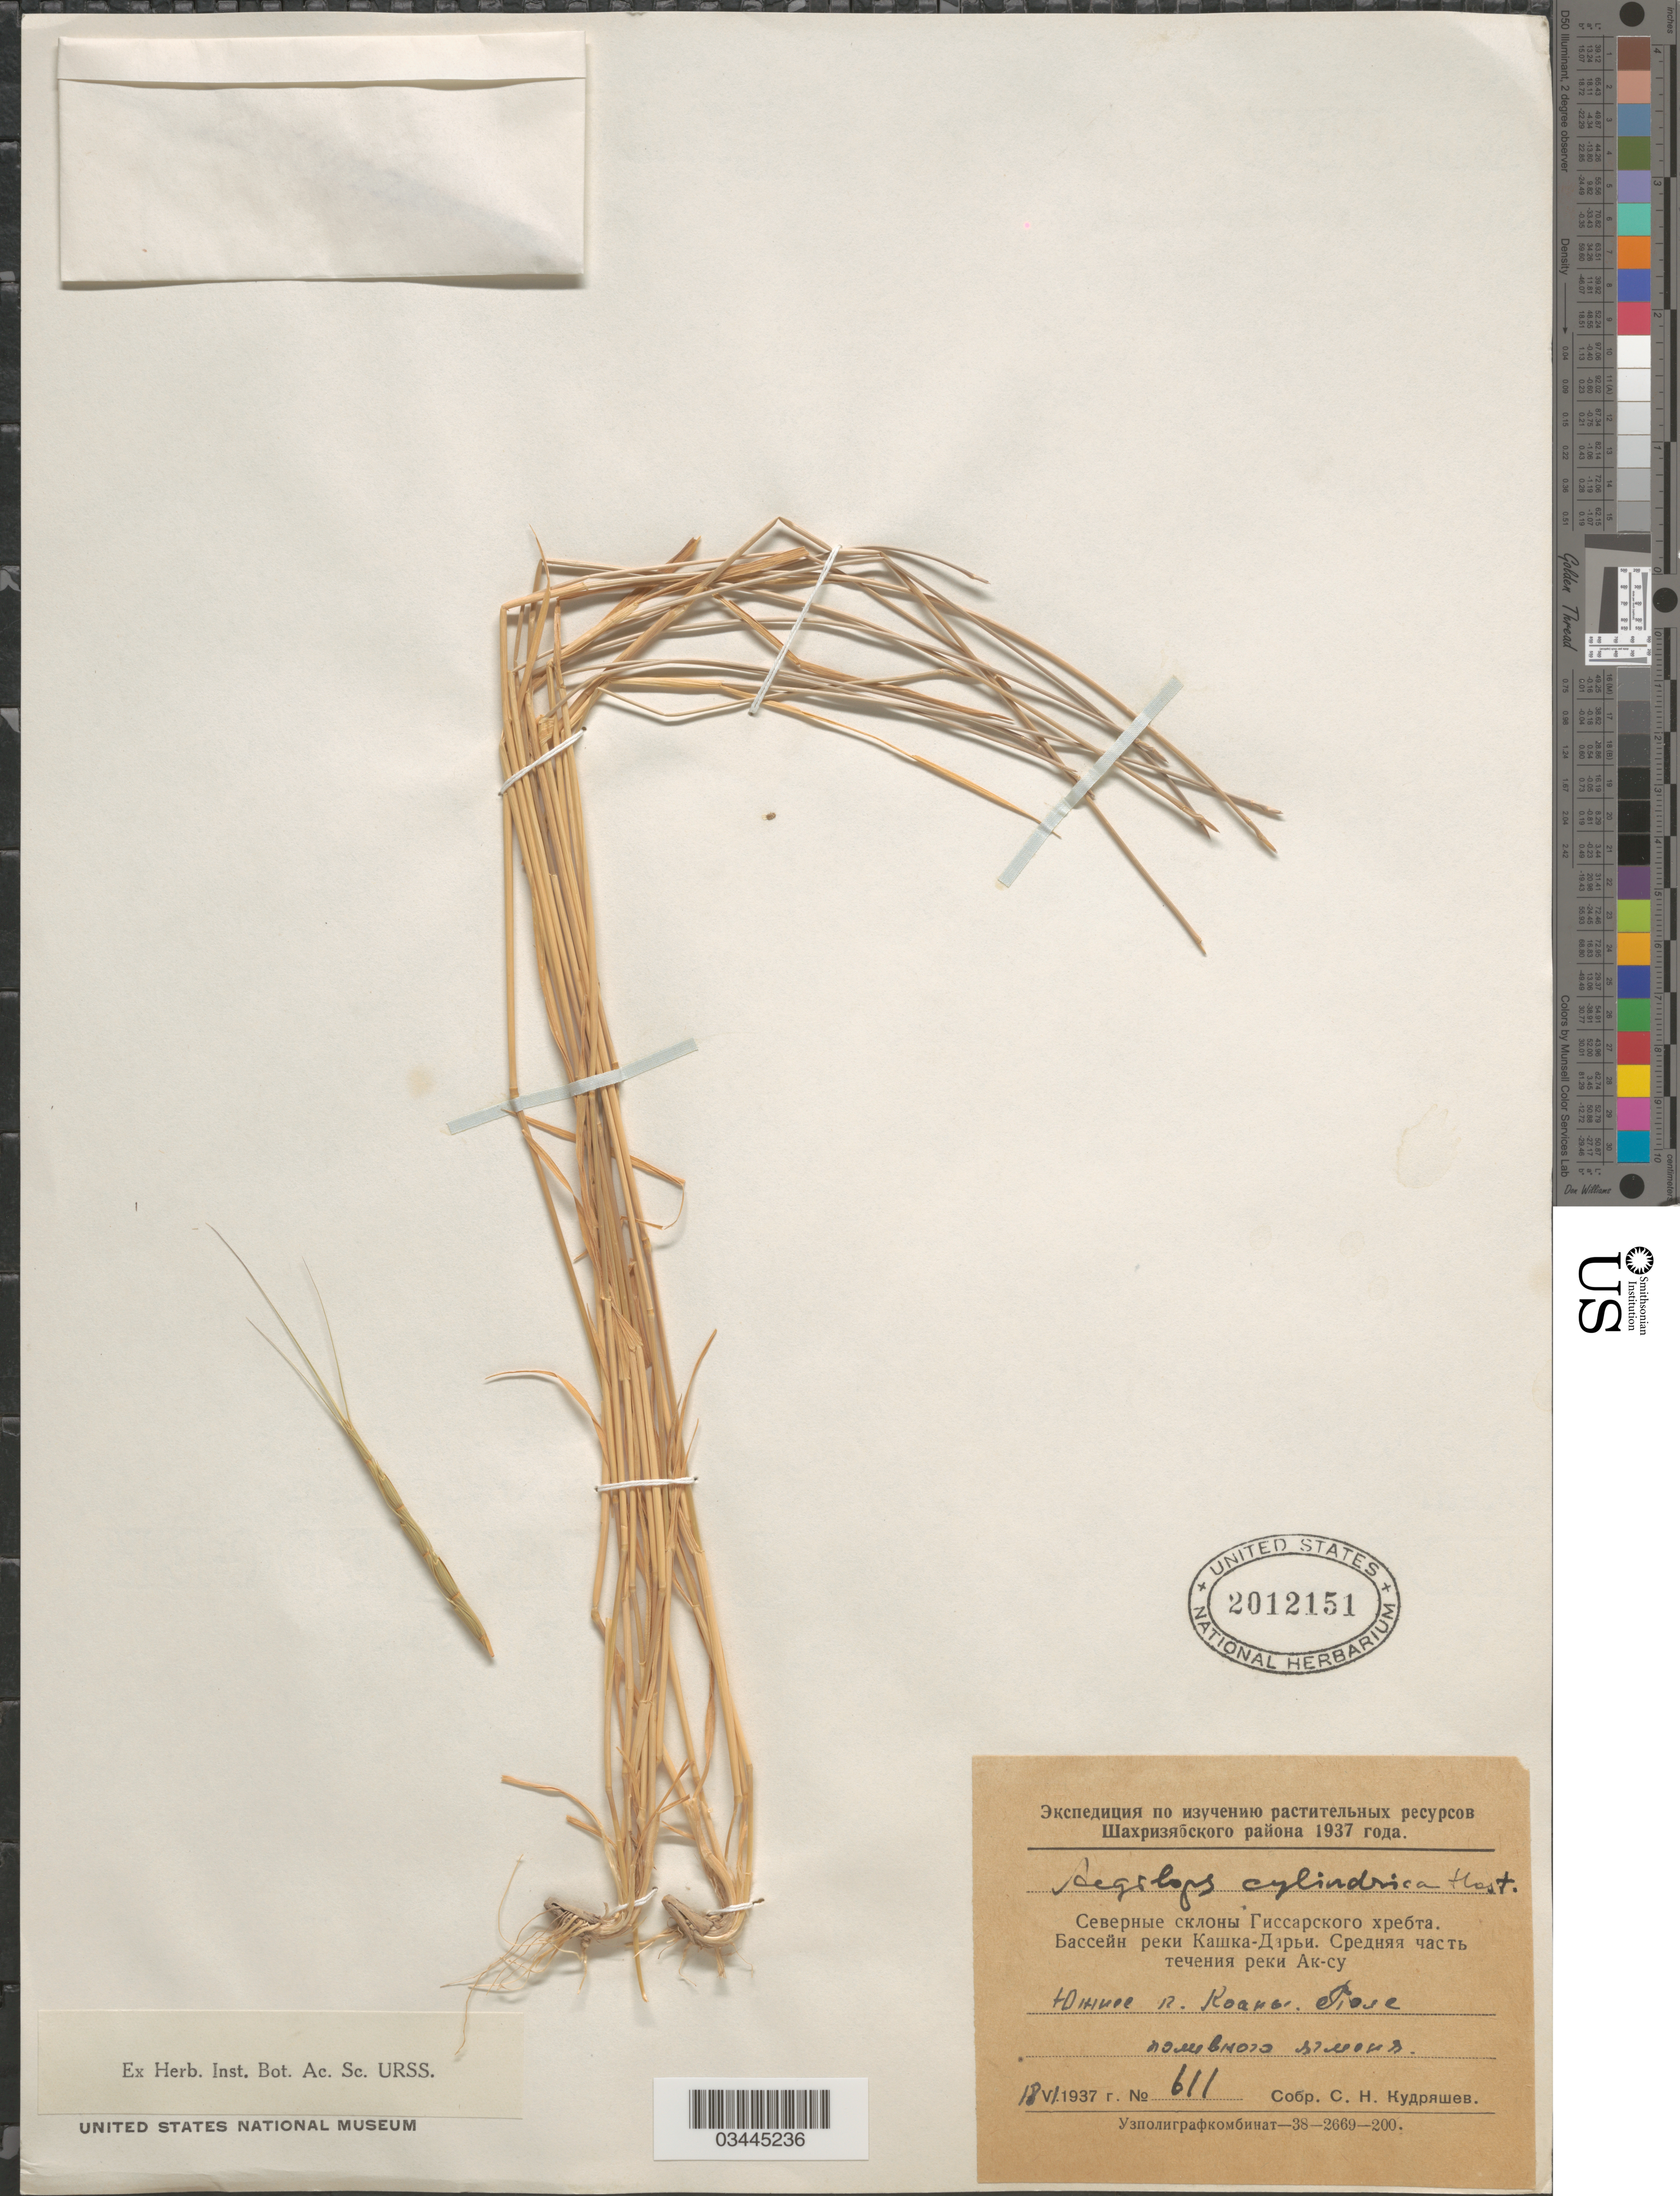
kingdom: Plantae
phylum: Tracheophyta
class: Liliopsida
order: Poales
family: Poaceae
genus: Aegilops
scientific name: Aegilops cylindrica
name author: Host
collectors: S. Kudryashev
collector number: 611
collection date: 1937-06-18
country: Uzbekistan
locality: Basin of river Kashka-Darya, middle flow of river Ak-su south of Koany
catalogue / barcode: US 2012151